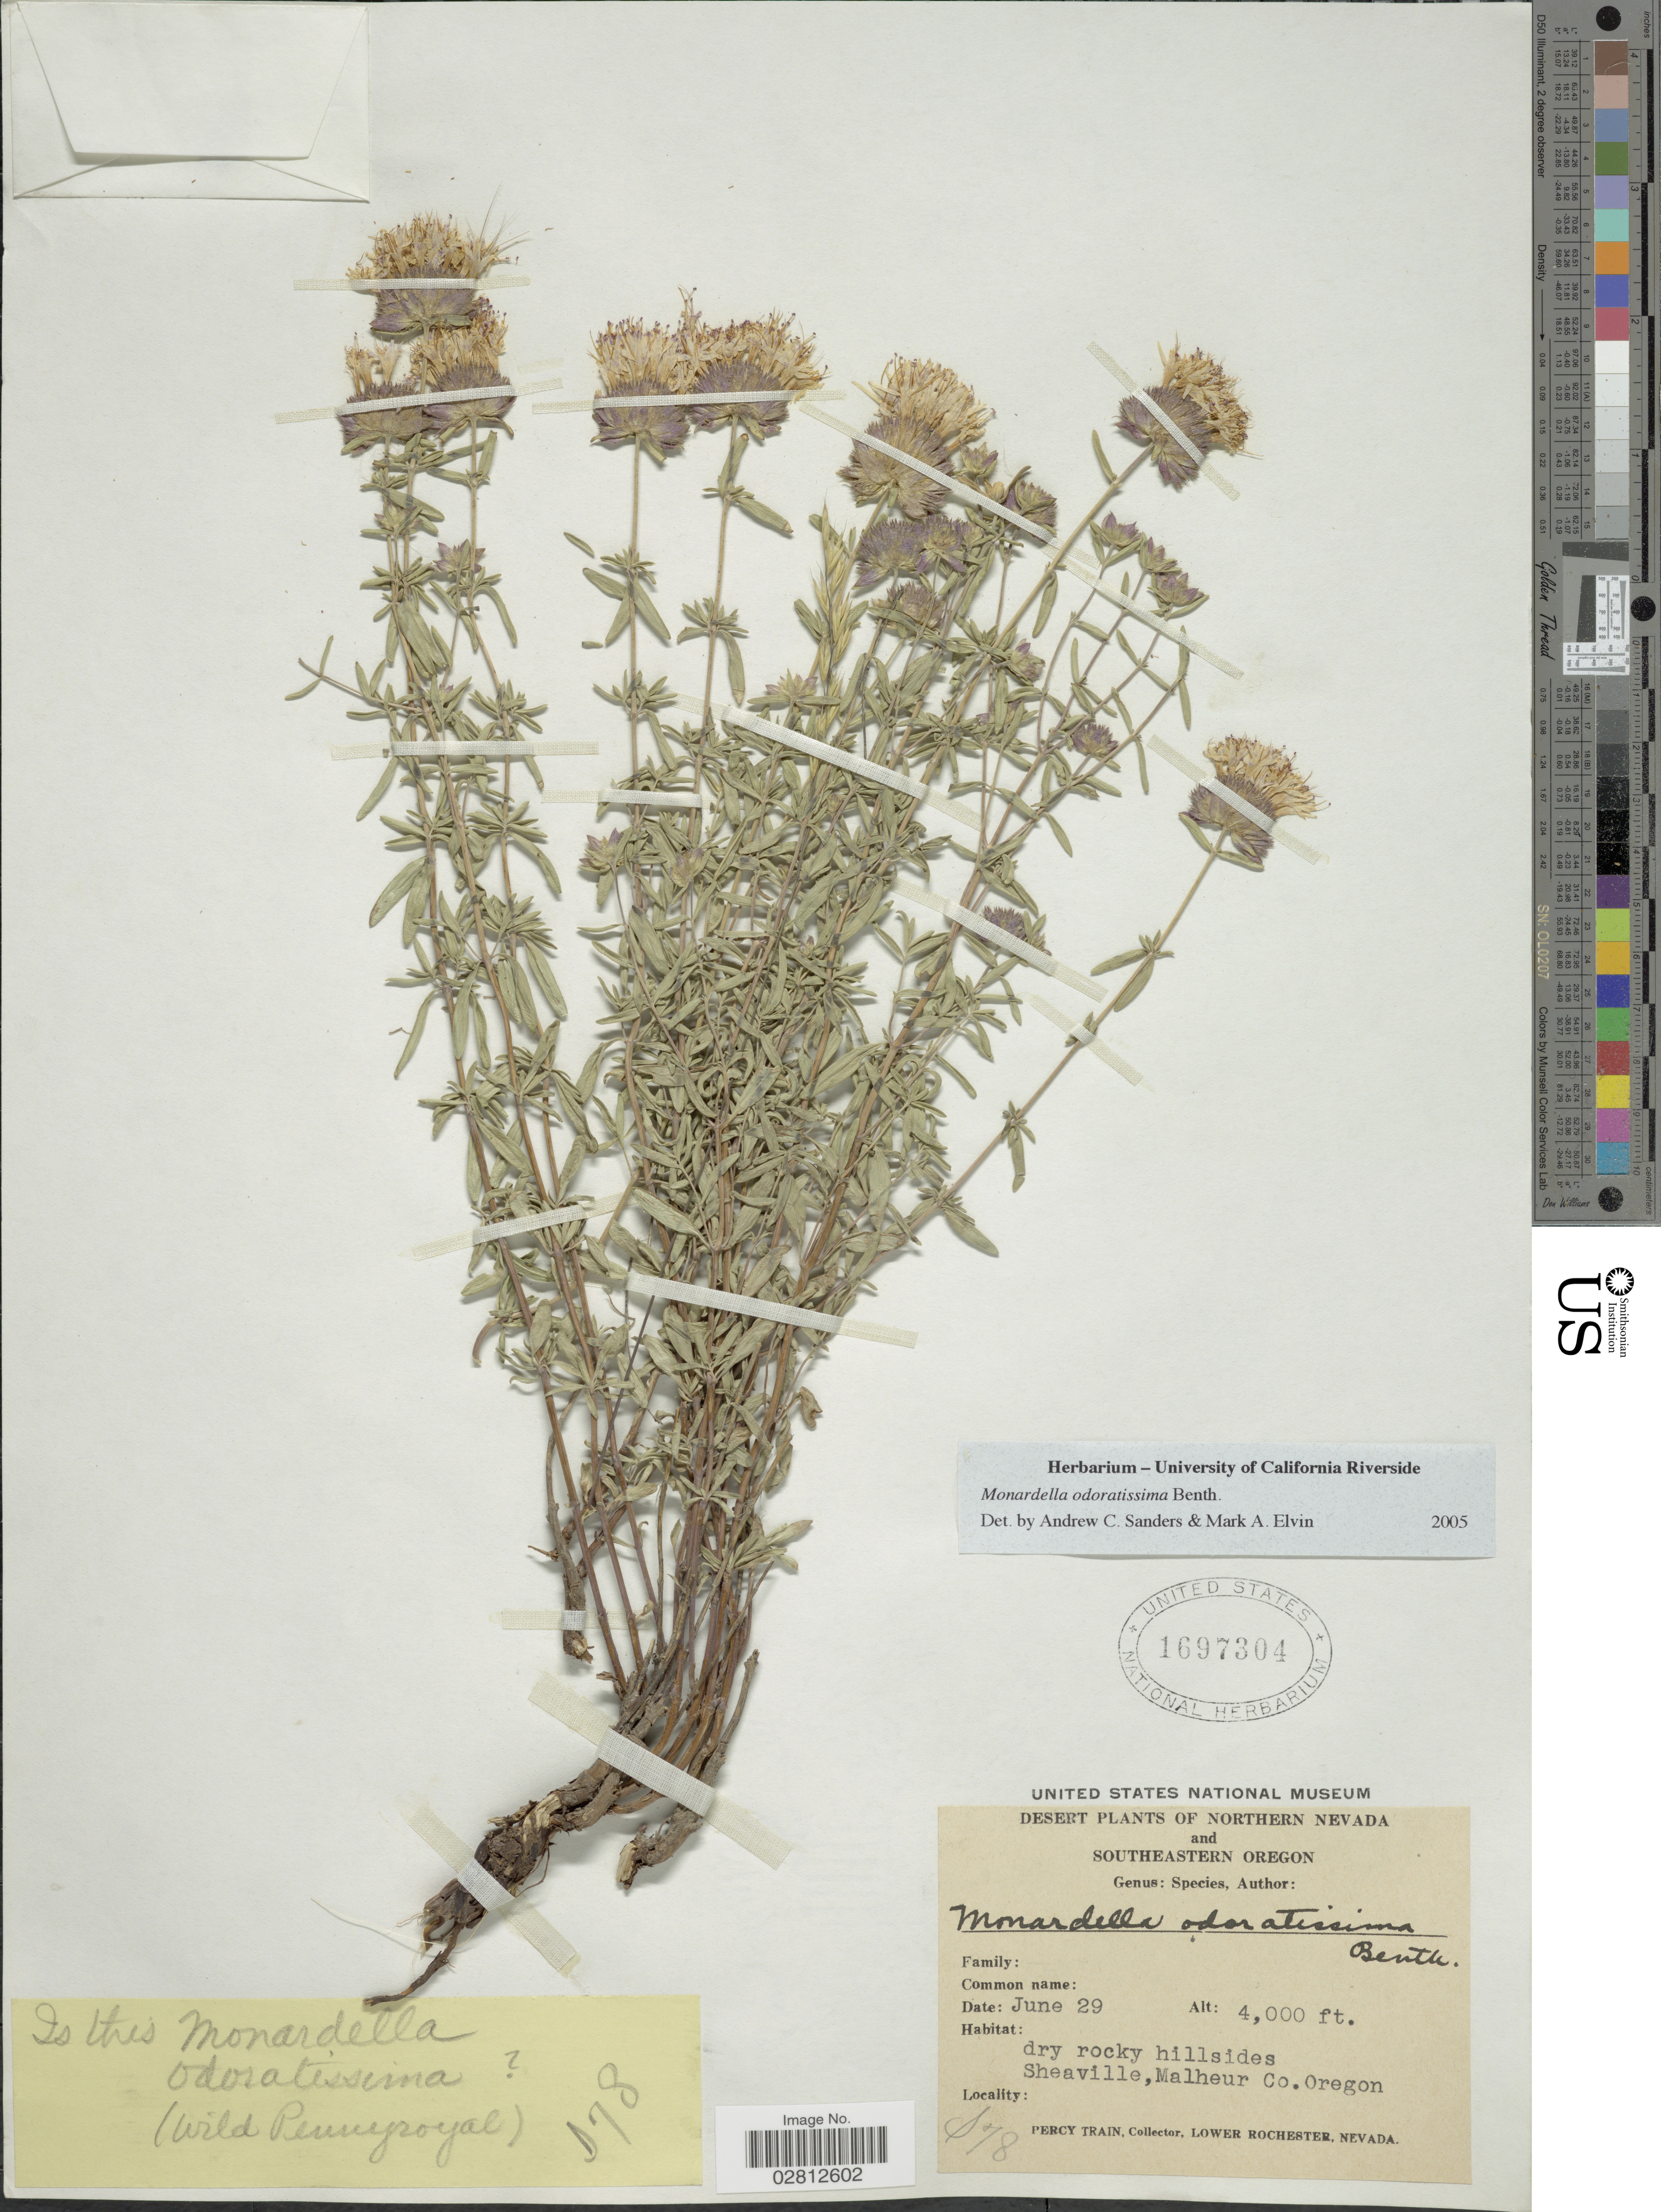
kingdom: Plantae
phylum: Tracheophyta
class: Magnoliopsida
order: Lamiales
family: Lamiaceae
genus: Monardella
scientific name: Monardella odoratissima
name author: Benth.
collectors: P. Train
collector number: S78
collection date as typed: Transcribed d/m/y: /6/29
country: United States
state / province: Oregon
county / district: Malheur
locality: Southeastern Oregon, Sheaville, Malheur Co.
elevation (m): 1219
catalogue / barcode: US 1697304